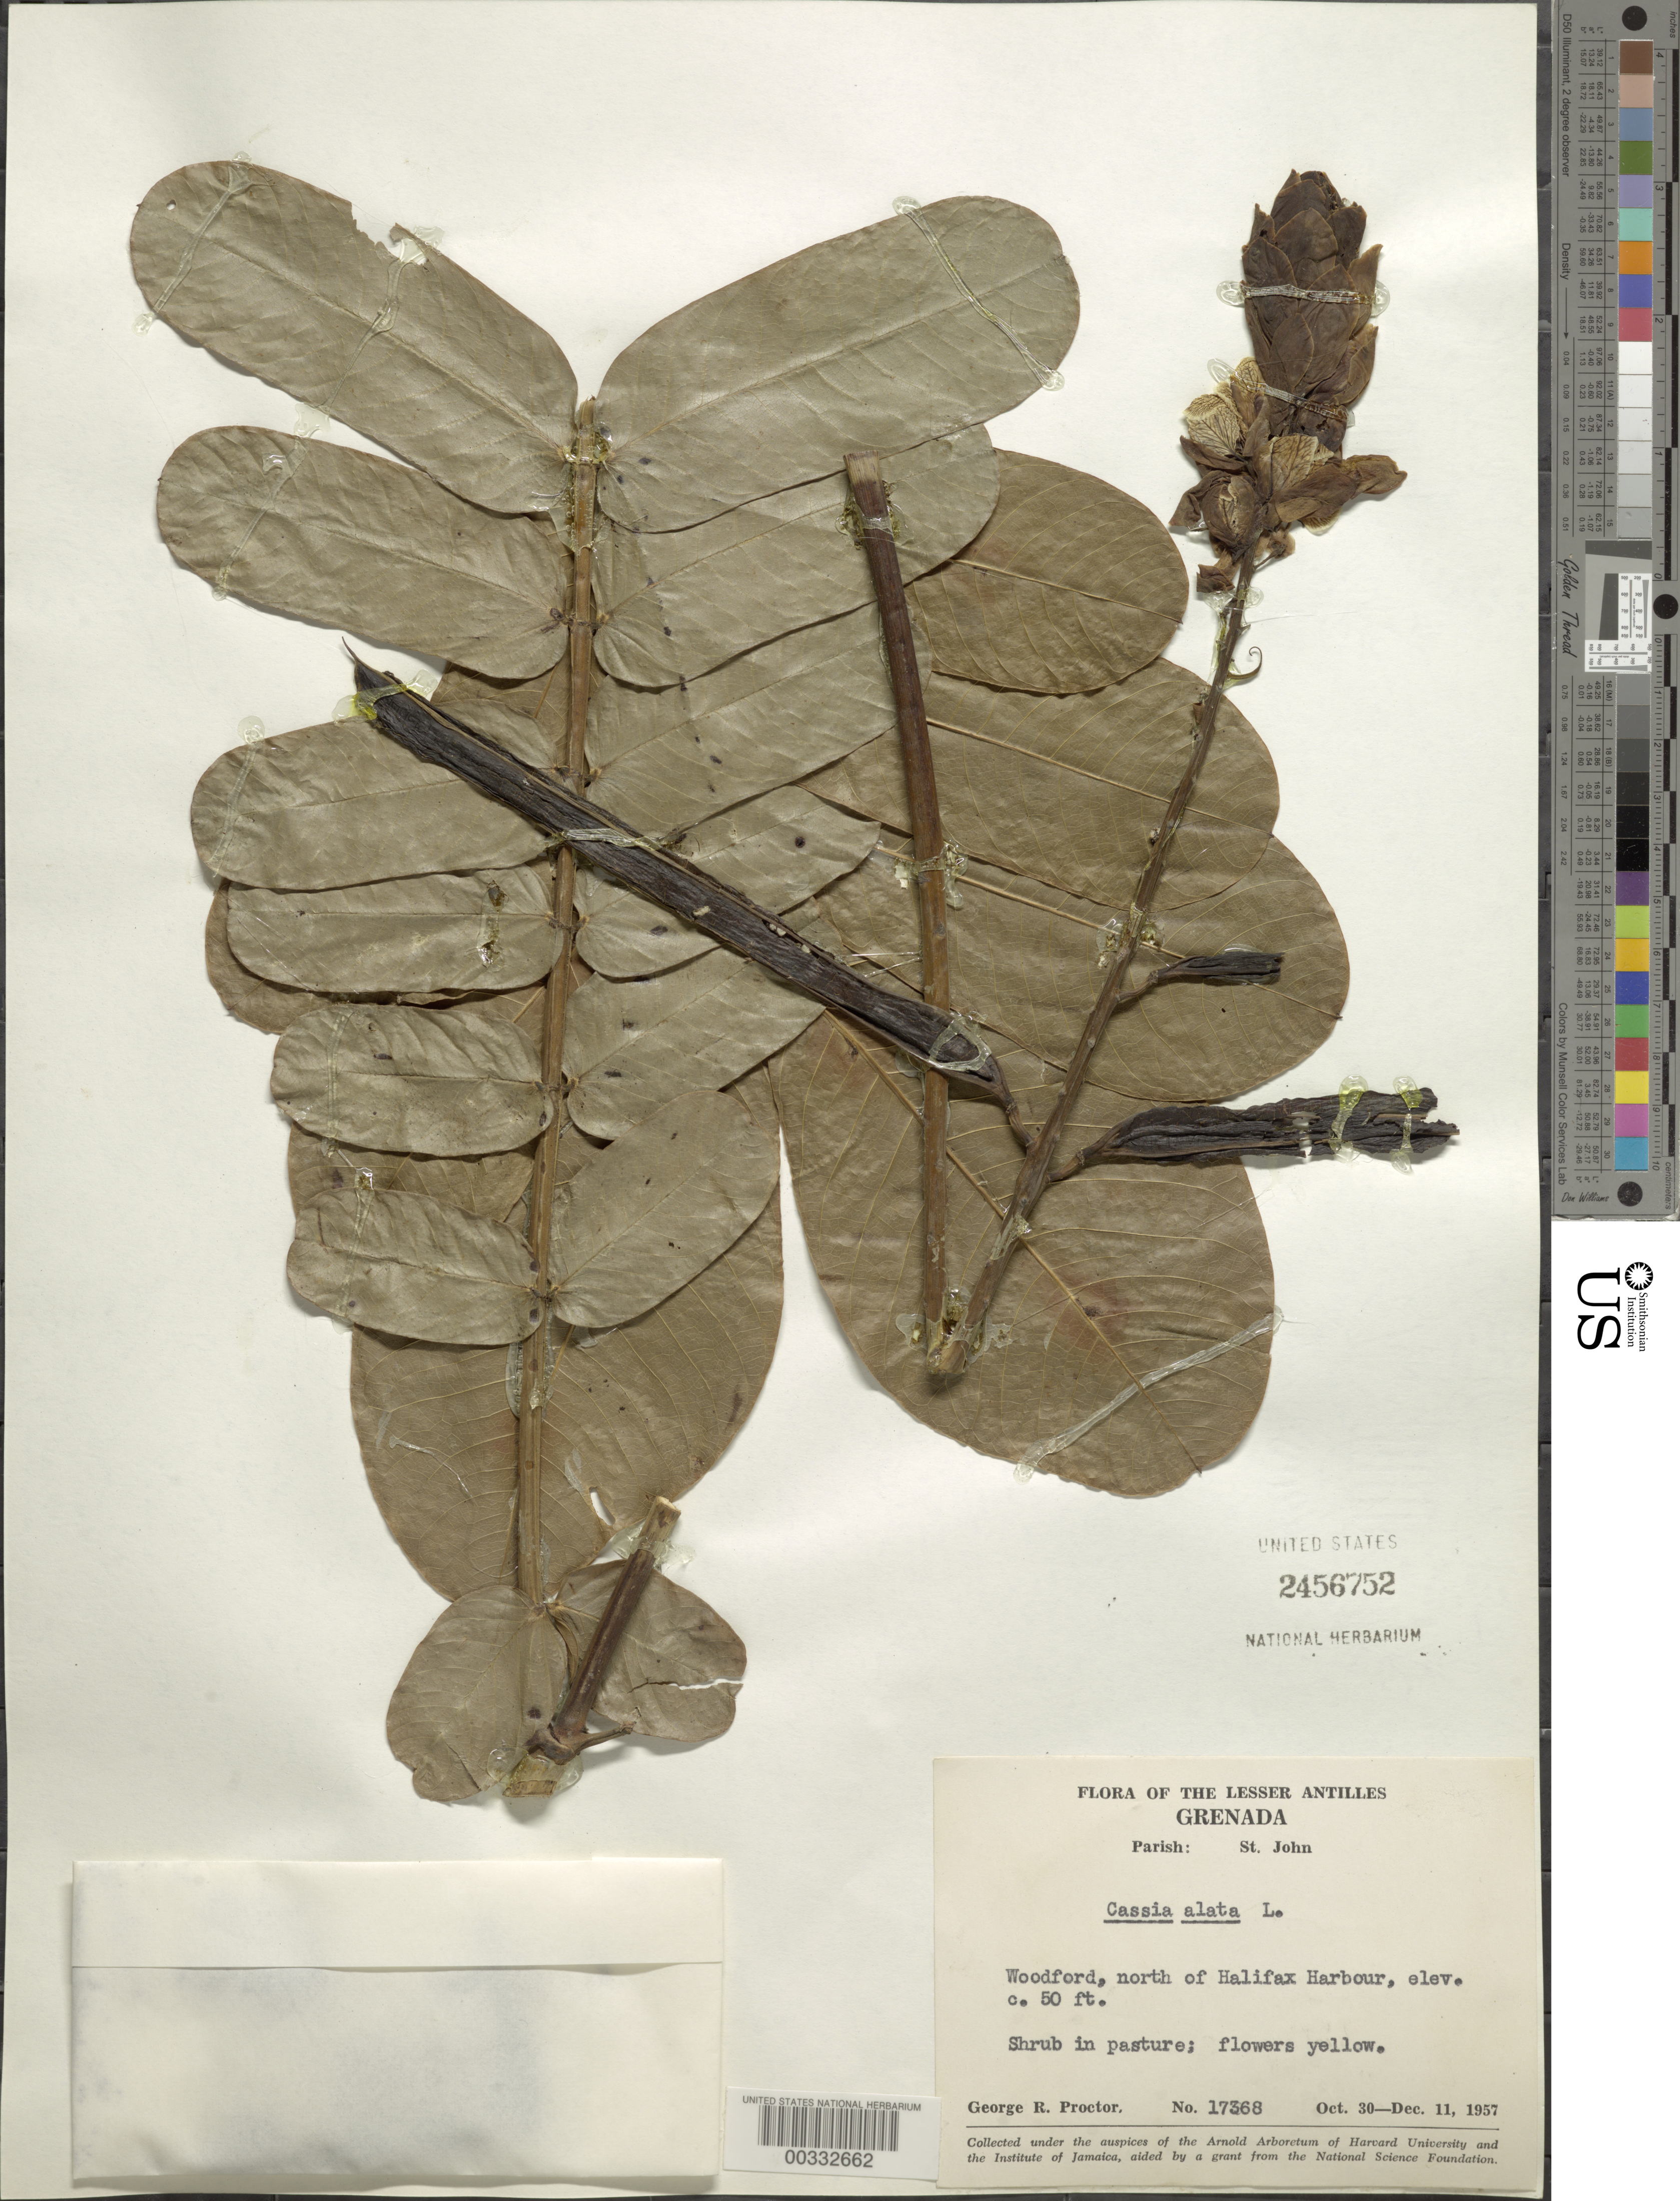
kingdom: Plantae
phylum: Tracheophyta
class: Magnoliopsida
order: Fabales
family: Fabaceae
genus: Senna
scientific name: Senna alata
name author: (L.) Roxb.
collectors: G. R. Proctor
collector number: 17368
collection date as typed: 30 Oct 1957 to 11 Dec 1957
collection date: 1957-10-30/1957-12-11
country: Grenada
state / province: Saint John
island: Grenada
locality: Woodford, n of Halifax Harbour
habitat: In pasture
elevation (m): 15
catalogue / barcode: US 2456752